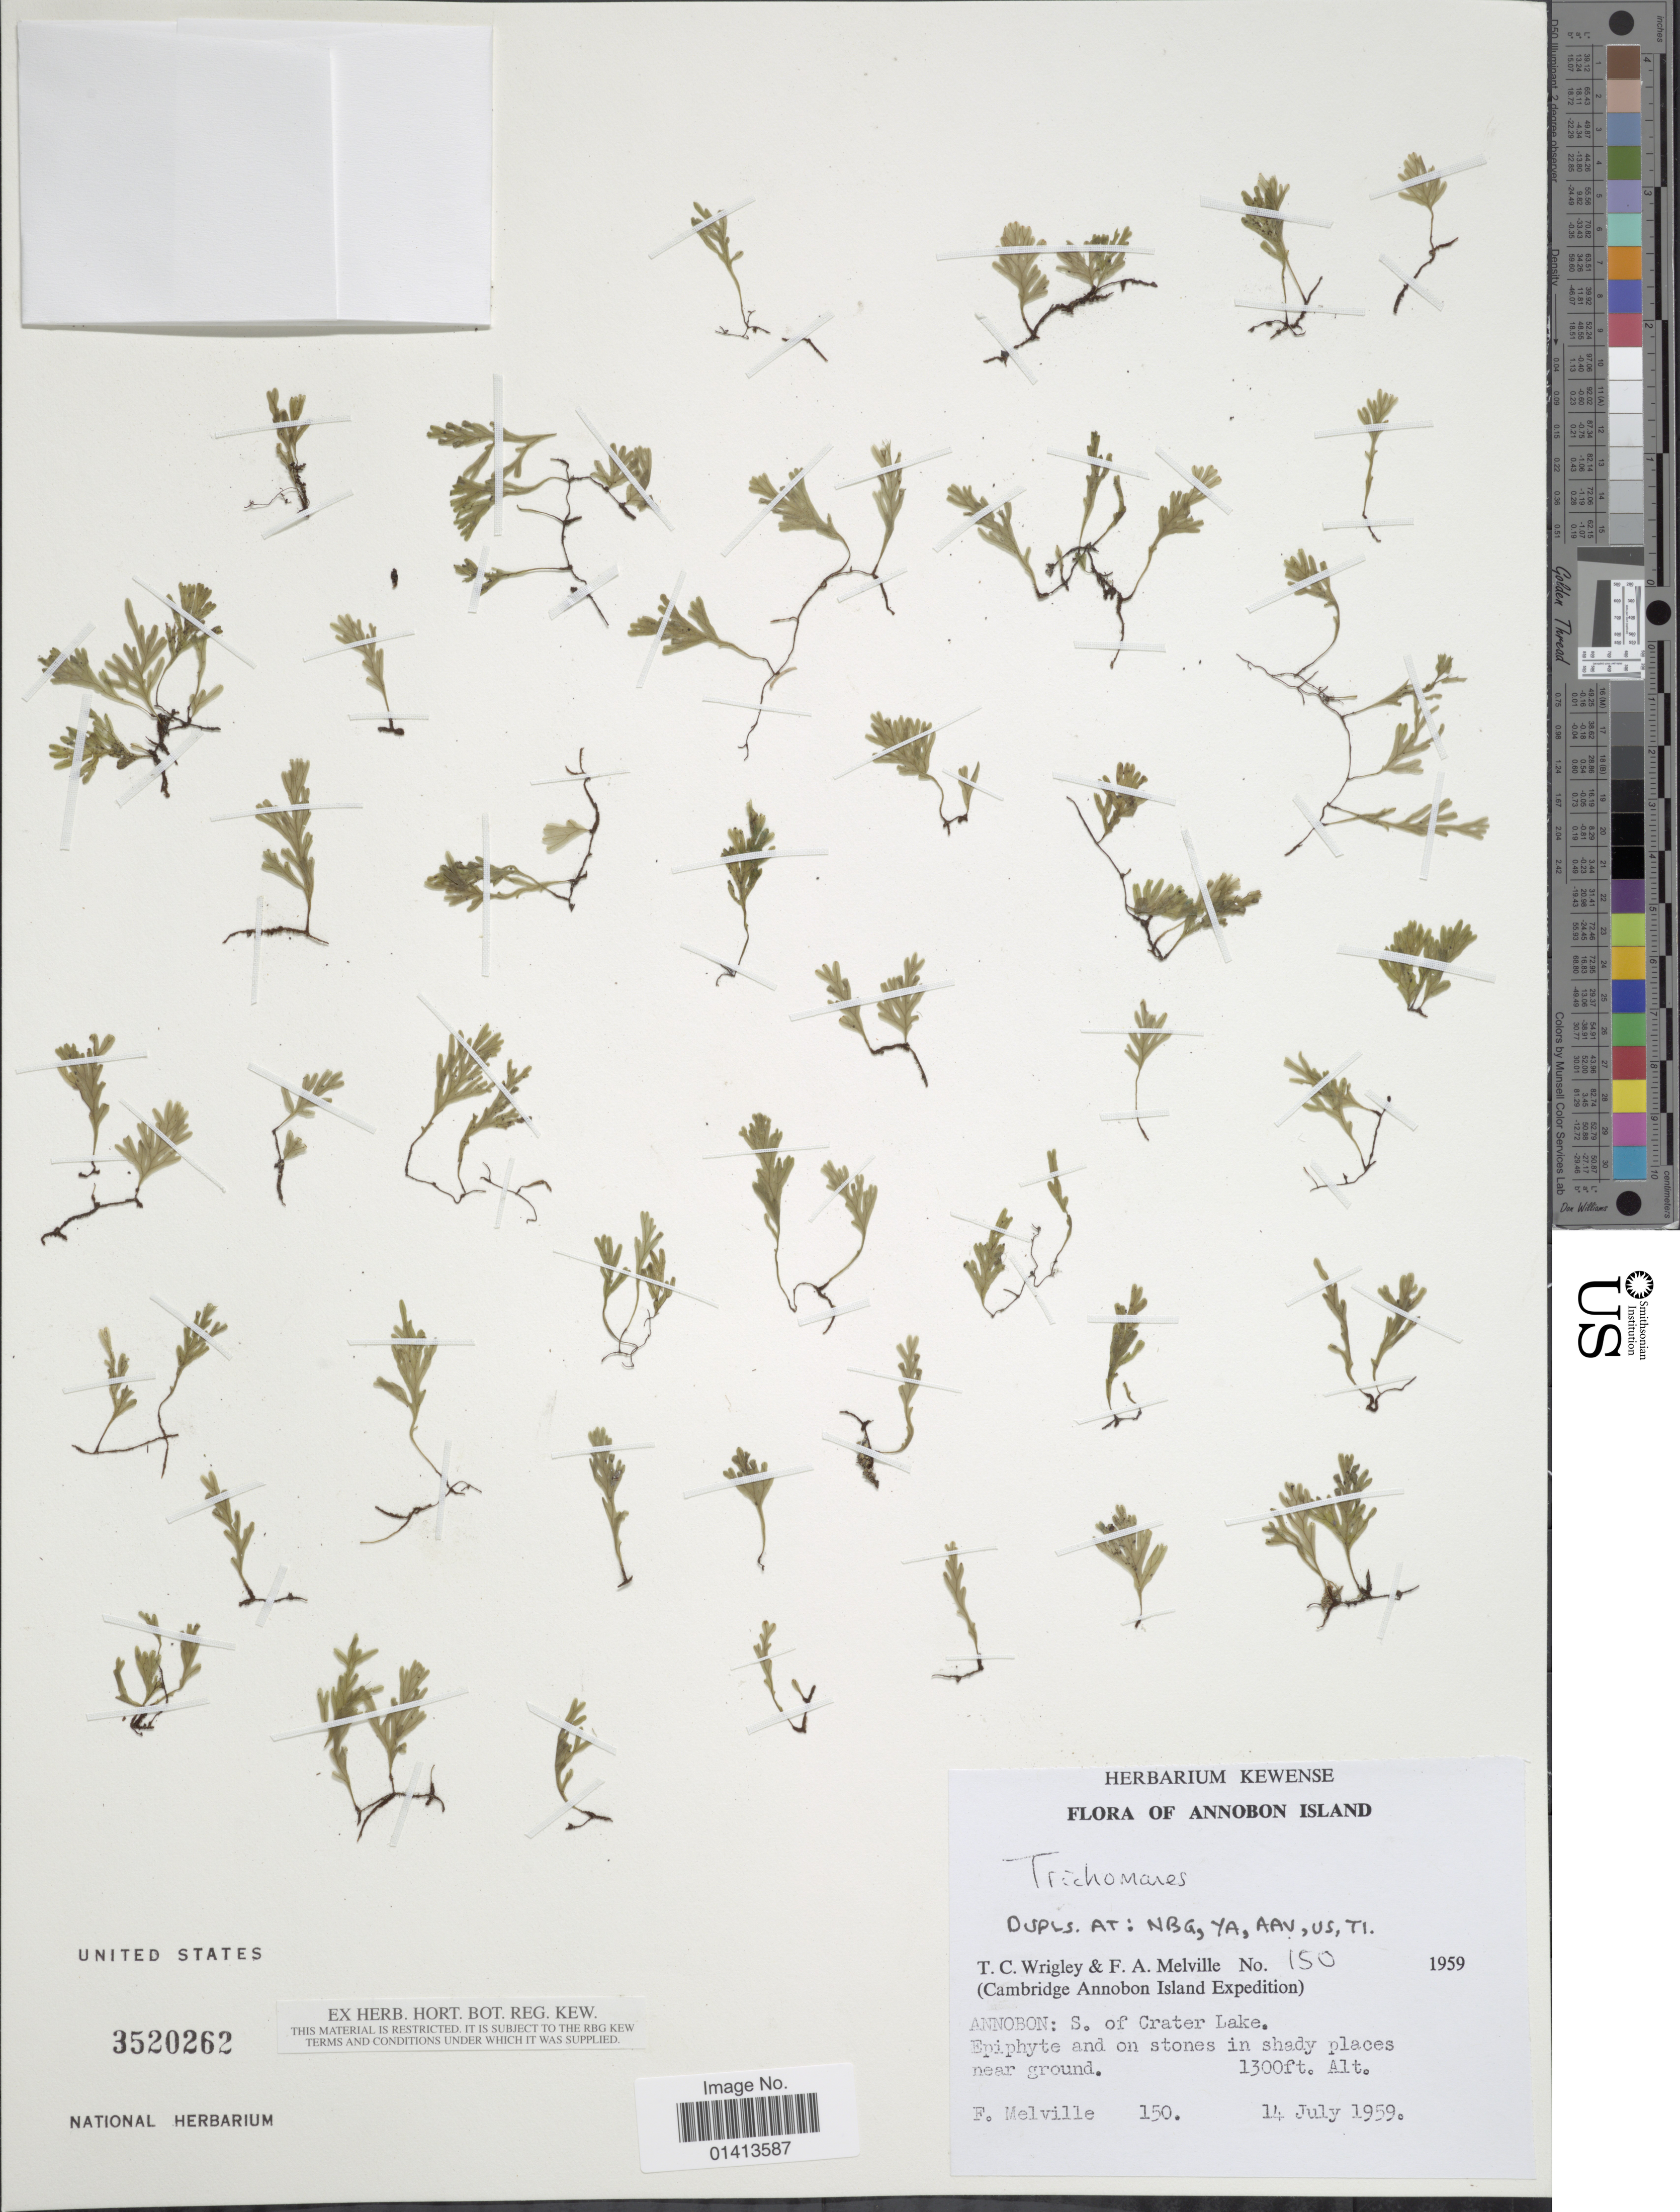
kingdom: Plantae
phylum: Tracheophyta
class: Polypodiopsida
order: Hymenophyllales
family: Hymenophyllaceae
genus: Crepidomanes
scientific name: Crepidomanes mettenii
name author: (C. Chr.) Ebihara & Dubuisson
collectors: F. Melville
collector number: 150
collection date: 1959-07-14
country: Equatorial Guinea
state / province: Annobon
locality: Annobon Island, S of Crater Lake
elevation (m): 396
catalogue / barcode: US 3520262